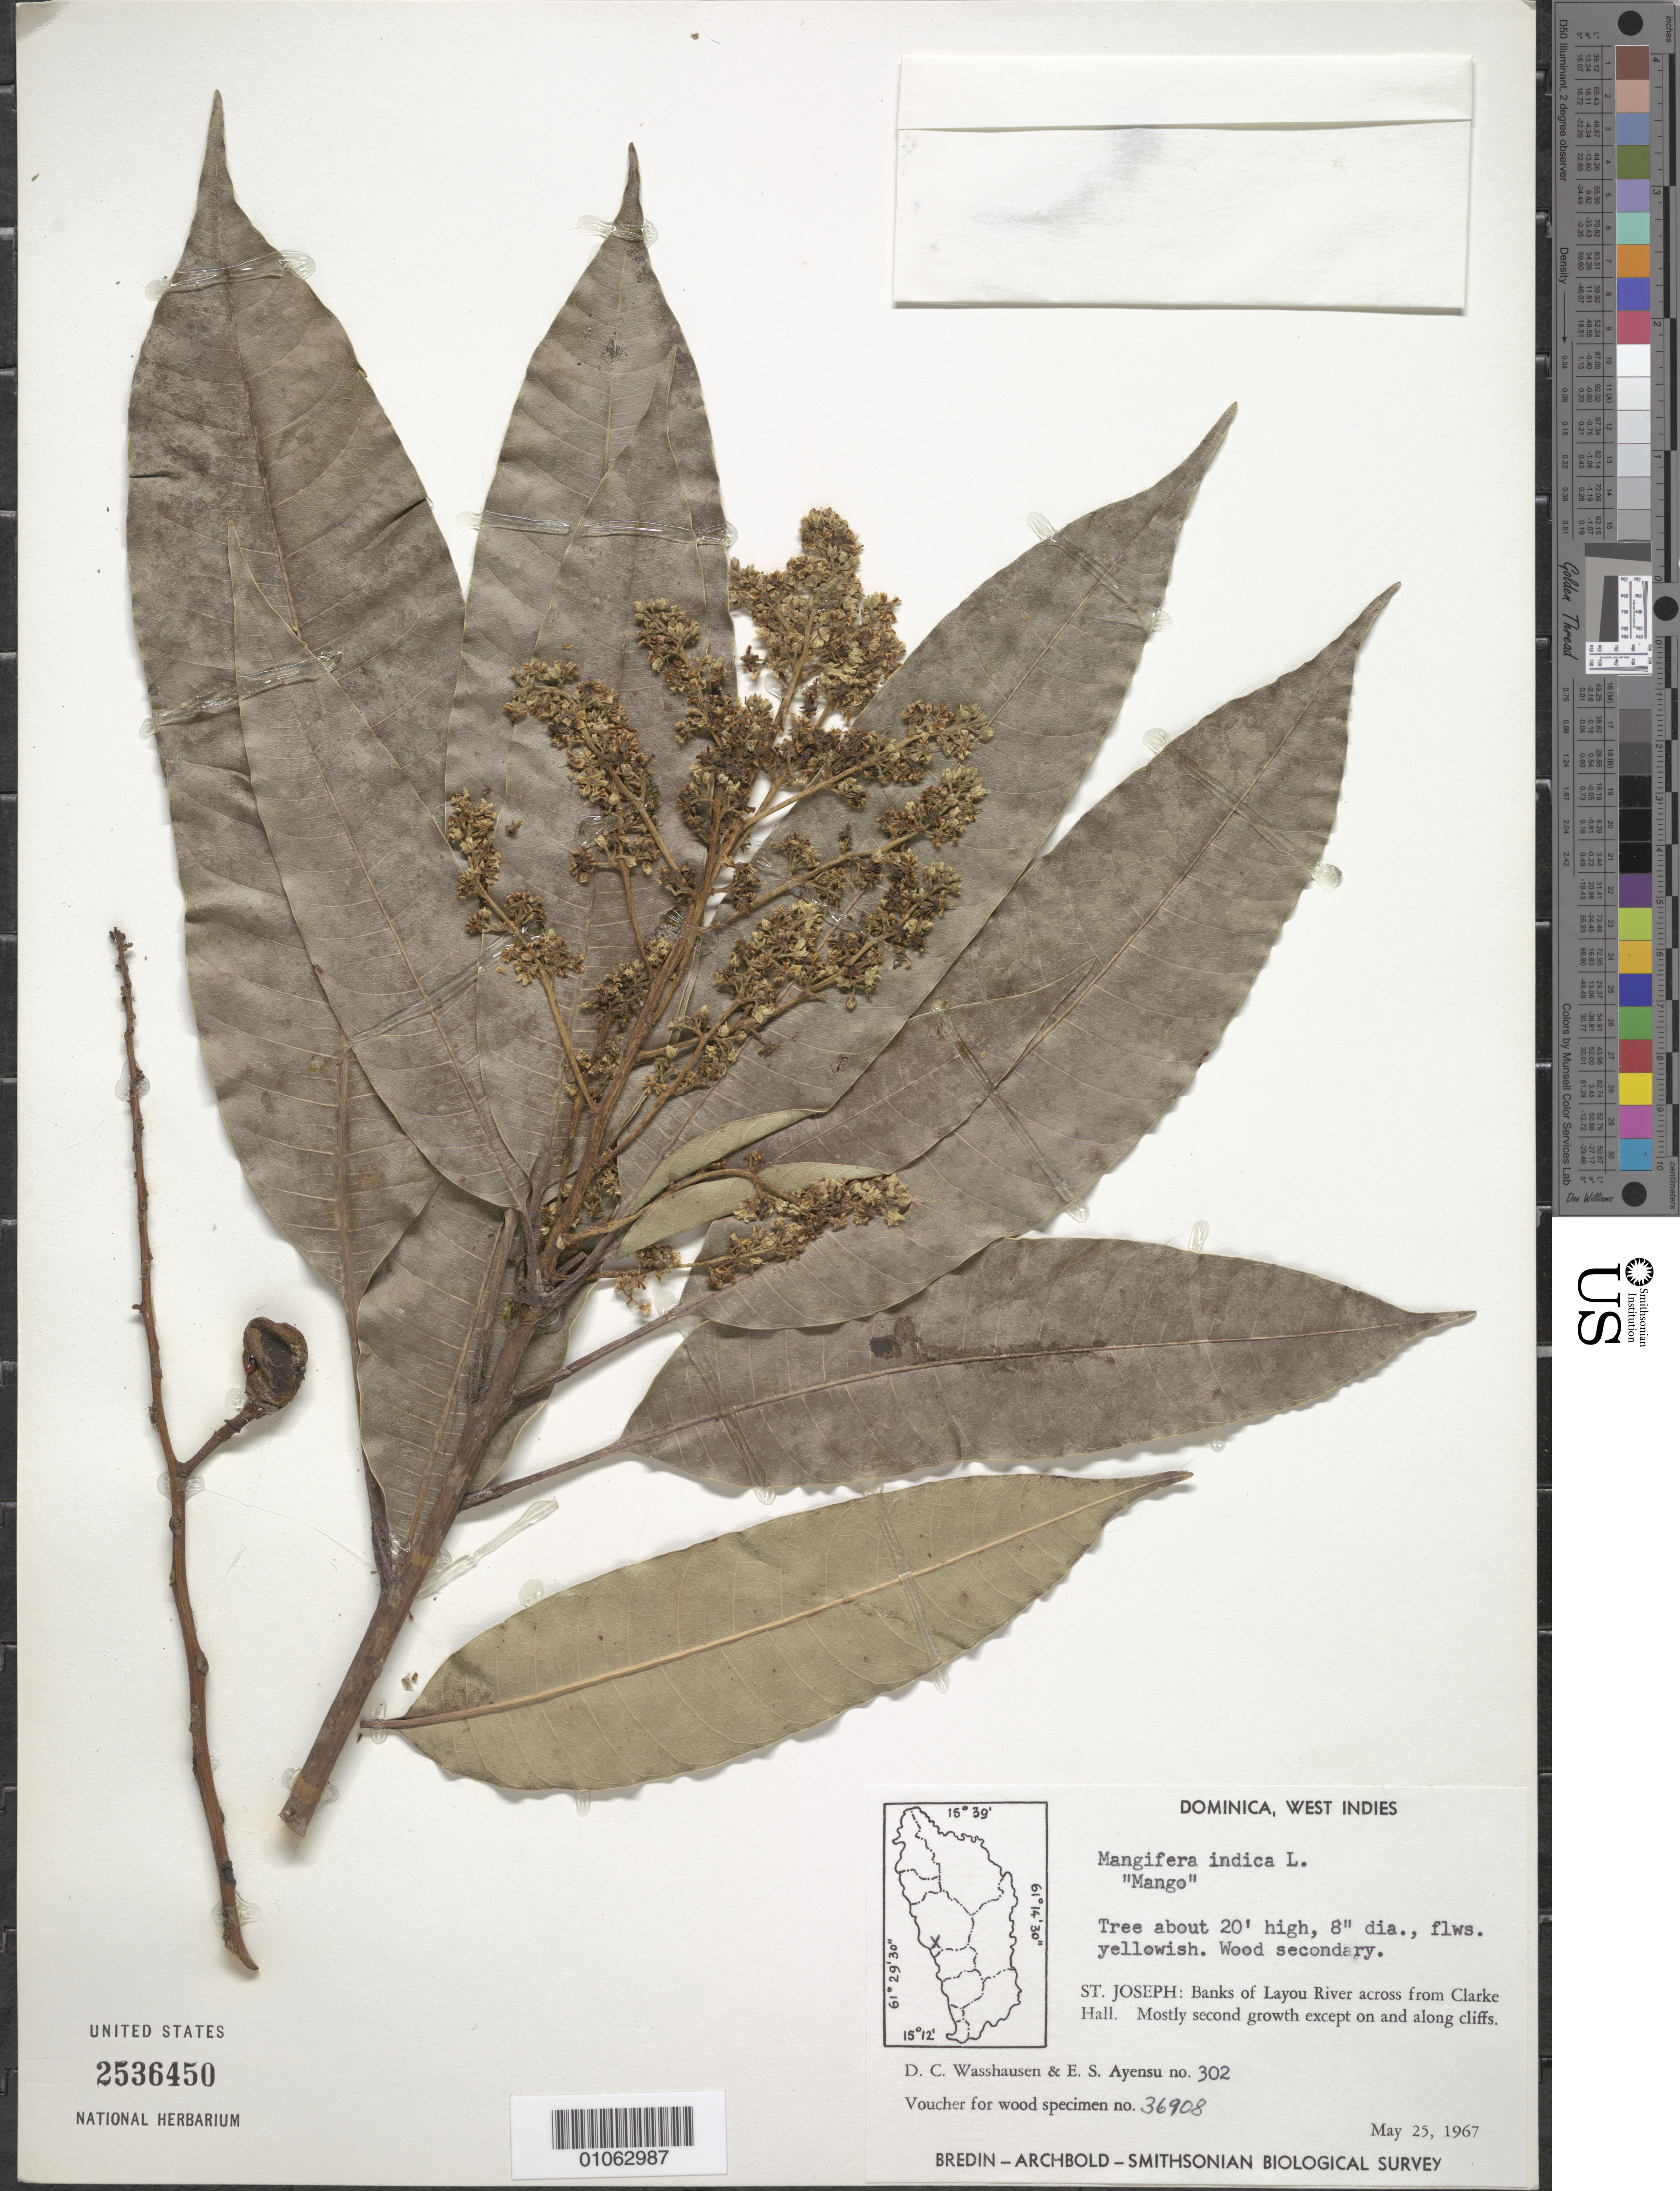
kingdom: Plantae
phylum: Tracheophyta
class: Magnoliopsida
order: Sapindales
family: Anacardiaceae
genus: Mangifera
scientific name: Mangifera indica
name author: L.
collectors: D. C. Wasshausen & E. S. Ayensu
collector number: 302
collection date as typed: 23 May 1967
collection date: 1967-05-23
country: Dominica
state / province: St. Joseph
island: Dominica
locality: Banks of Layou river across from Clarke Hall. Mostly second growth except on and along cliffs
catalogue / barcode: US 2536450